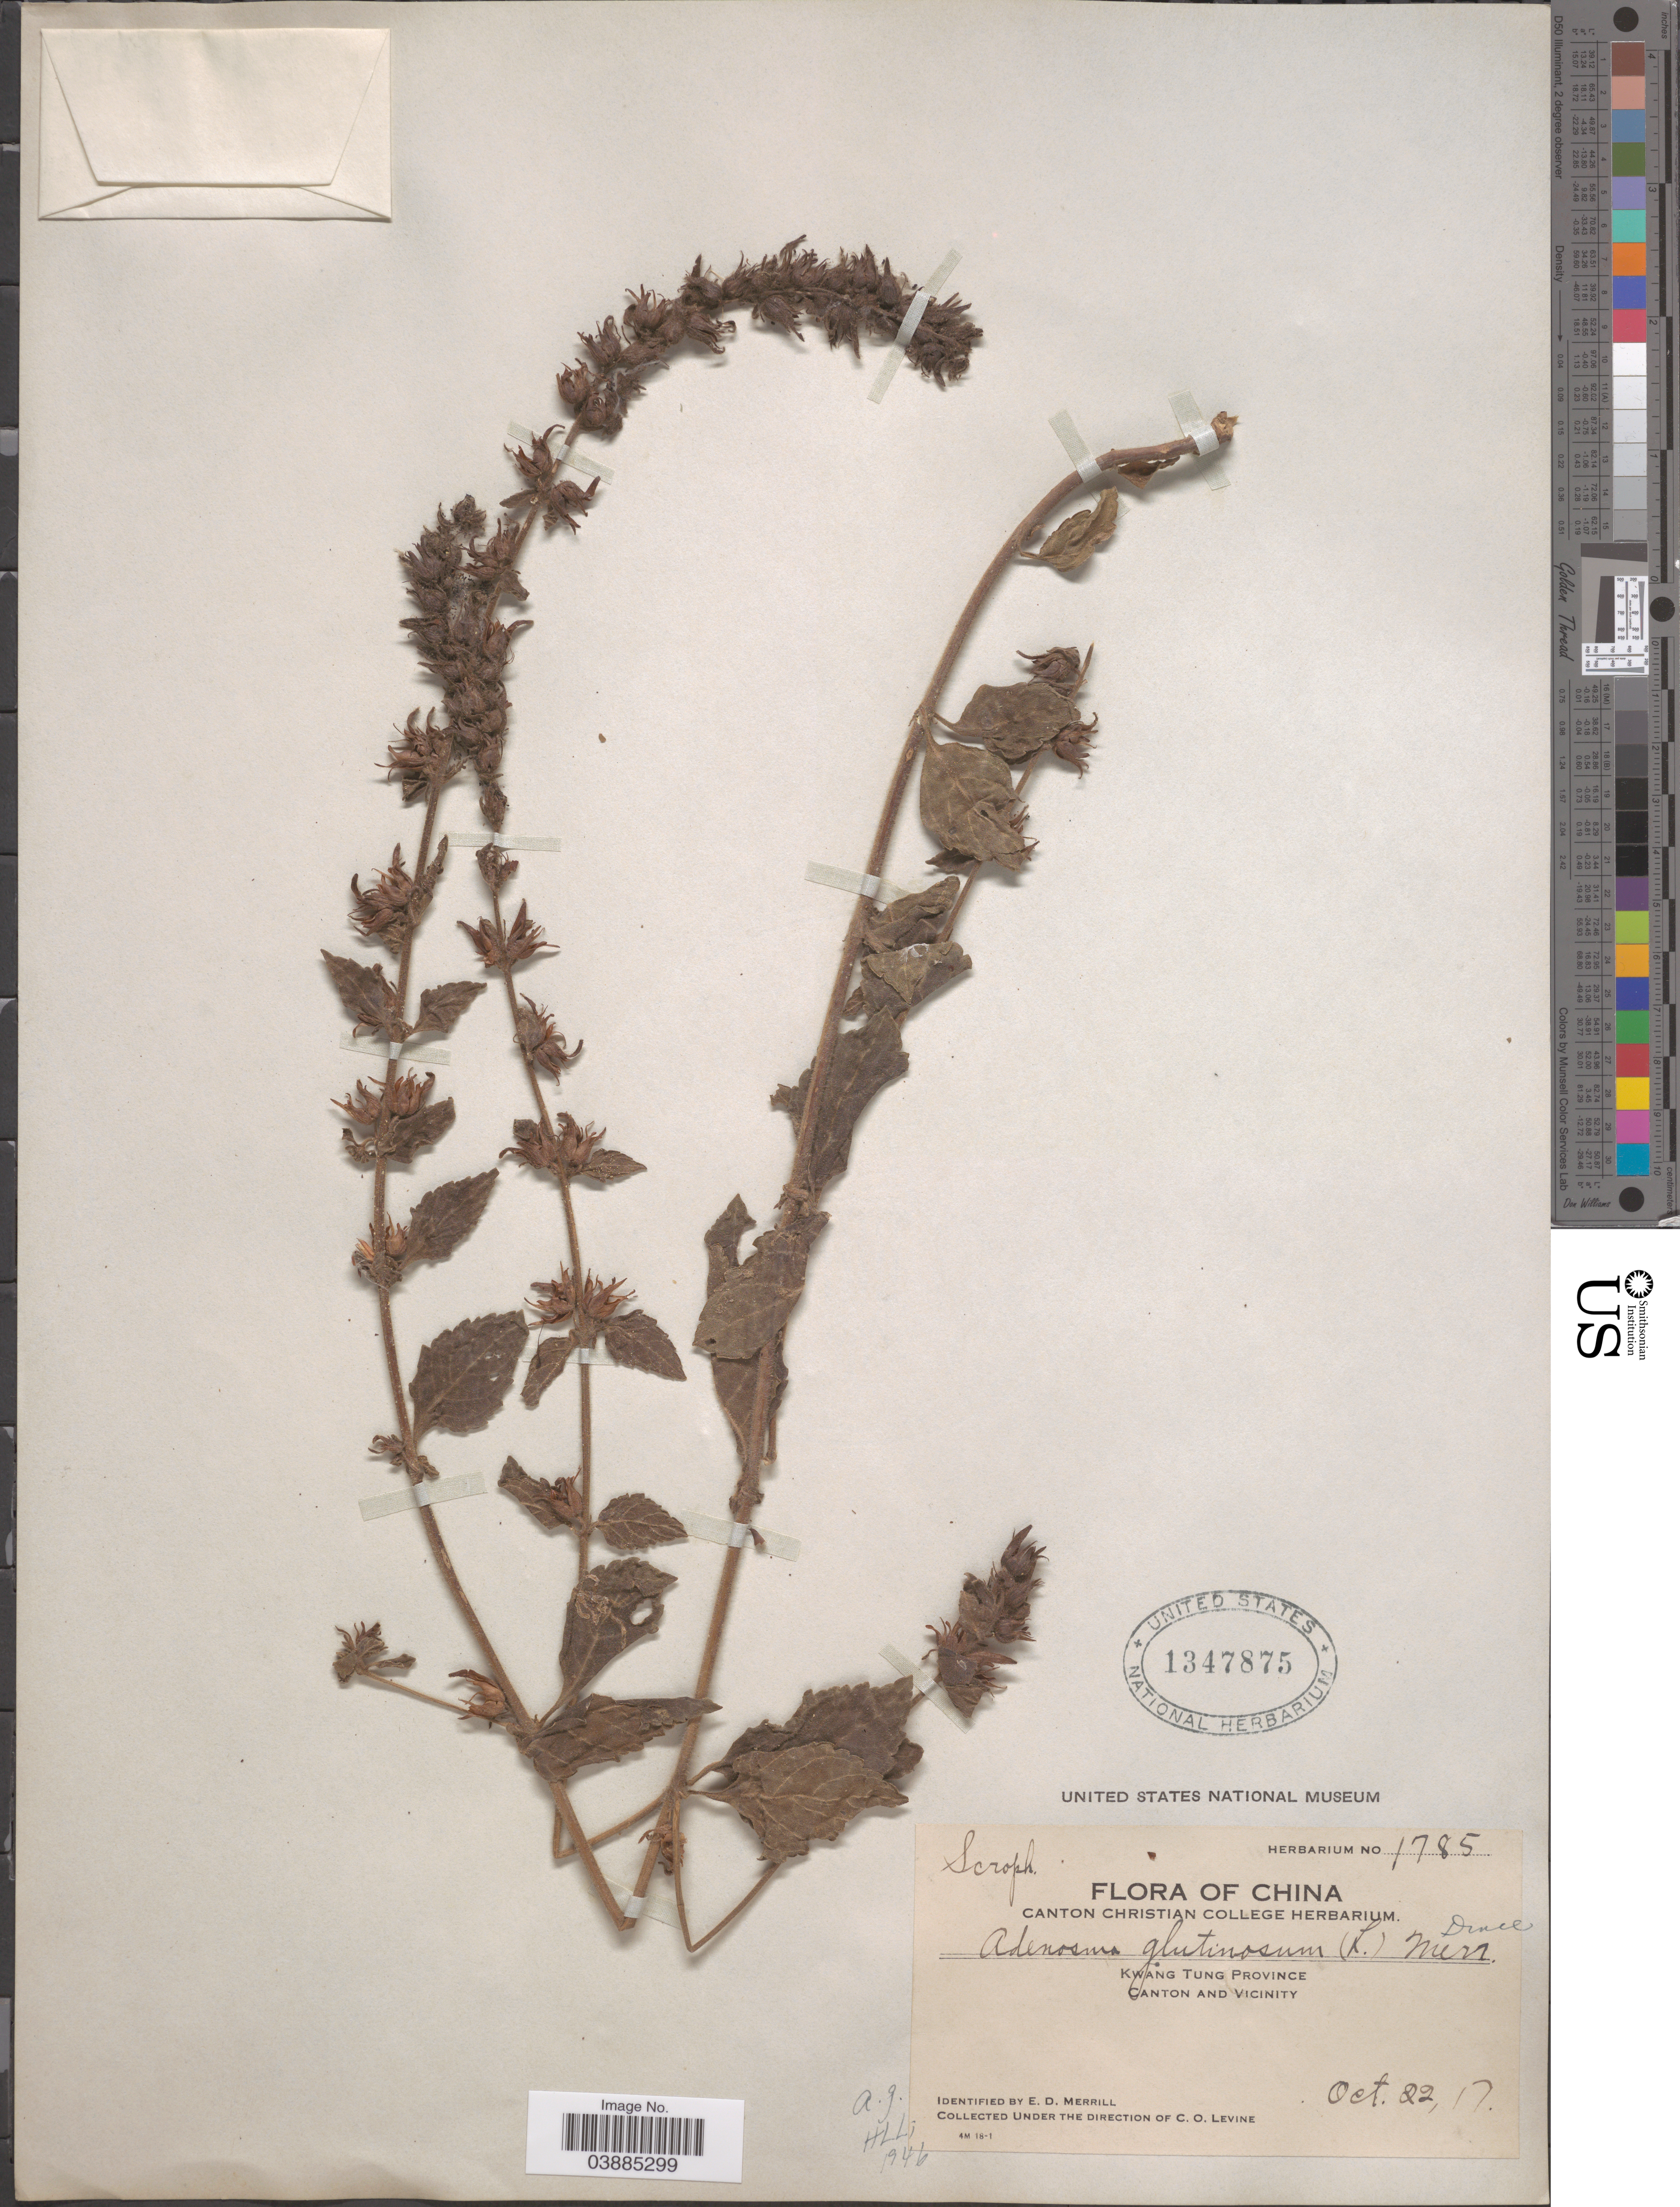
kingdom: Plantae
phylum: Tracheophyta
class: Magnoliopsida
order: Lamiales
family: Plantaginaceae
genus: Adenosma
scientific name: Adenosma glutinosum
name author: (L.) Druce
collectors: C. O. Levine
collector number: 1785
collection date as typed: Transcribed d/m/y: 22/10/17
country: China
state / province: Guangdong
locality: Kwang Tung Province. Canton and Vicinity.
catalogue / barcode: US 1347875